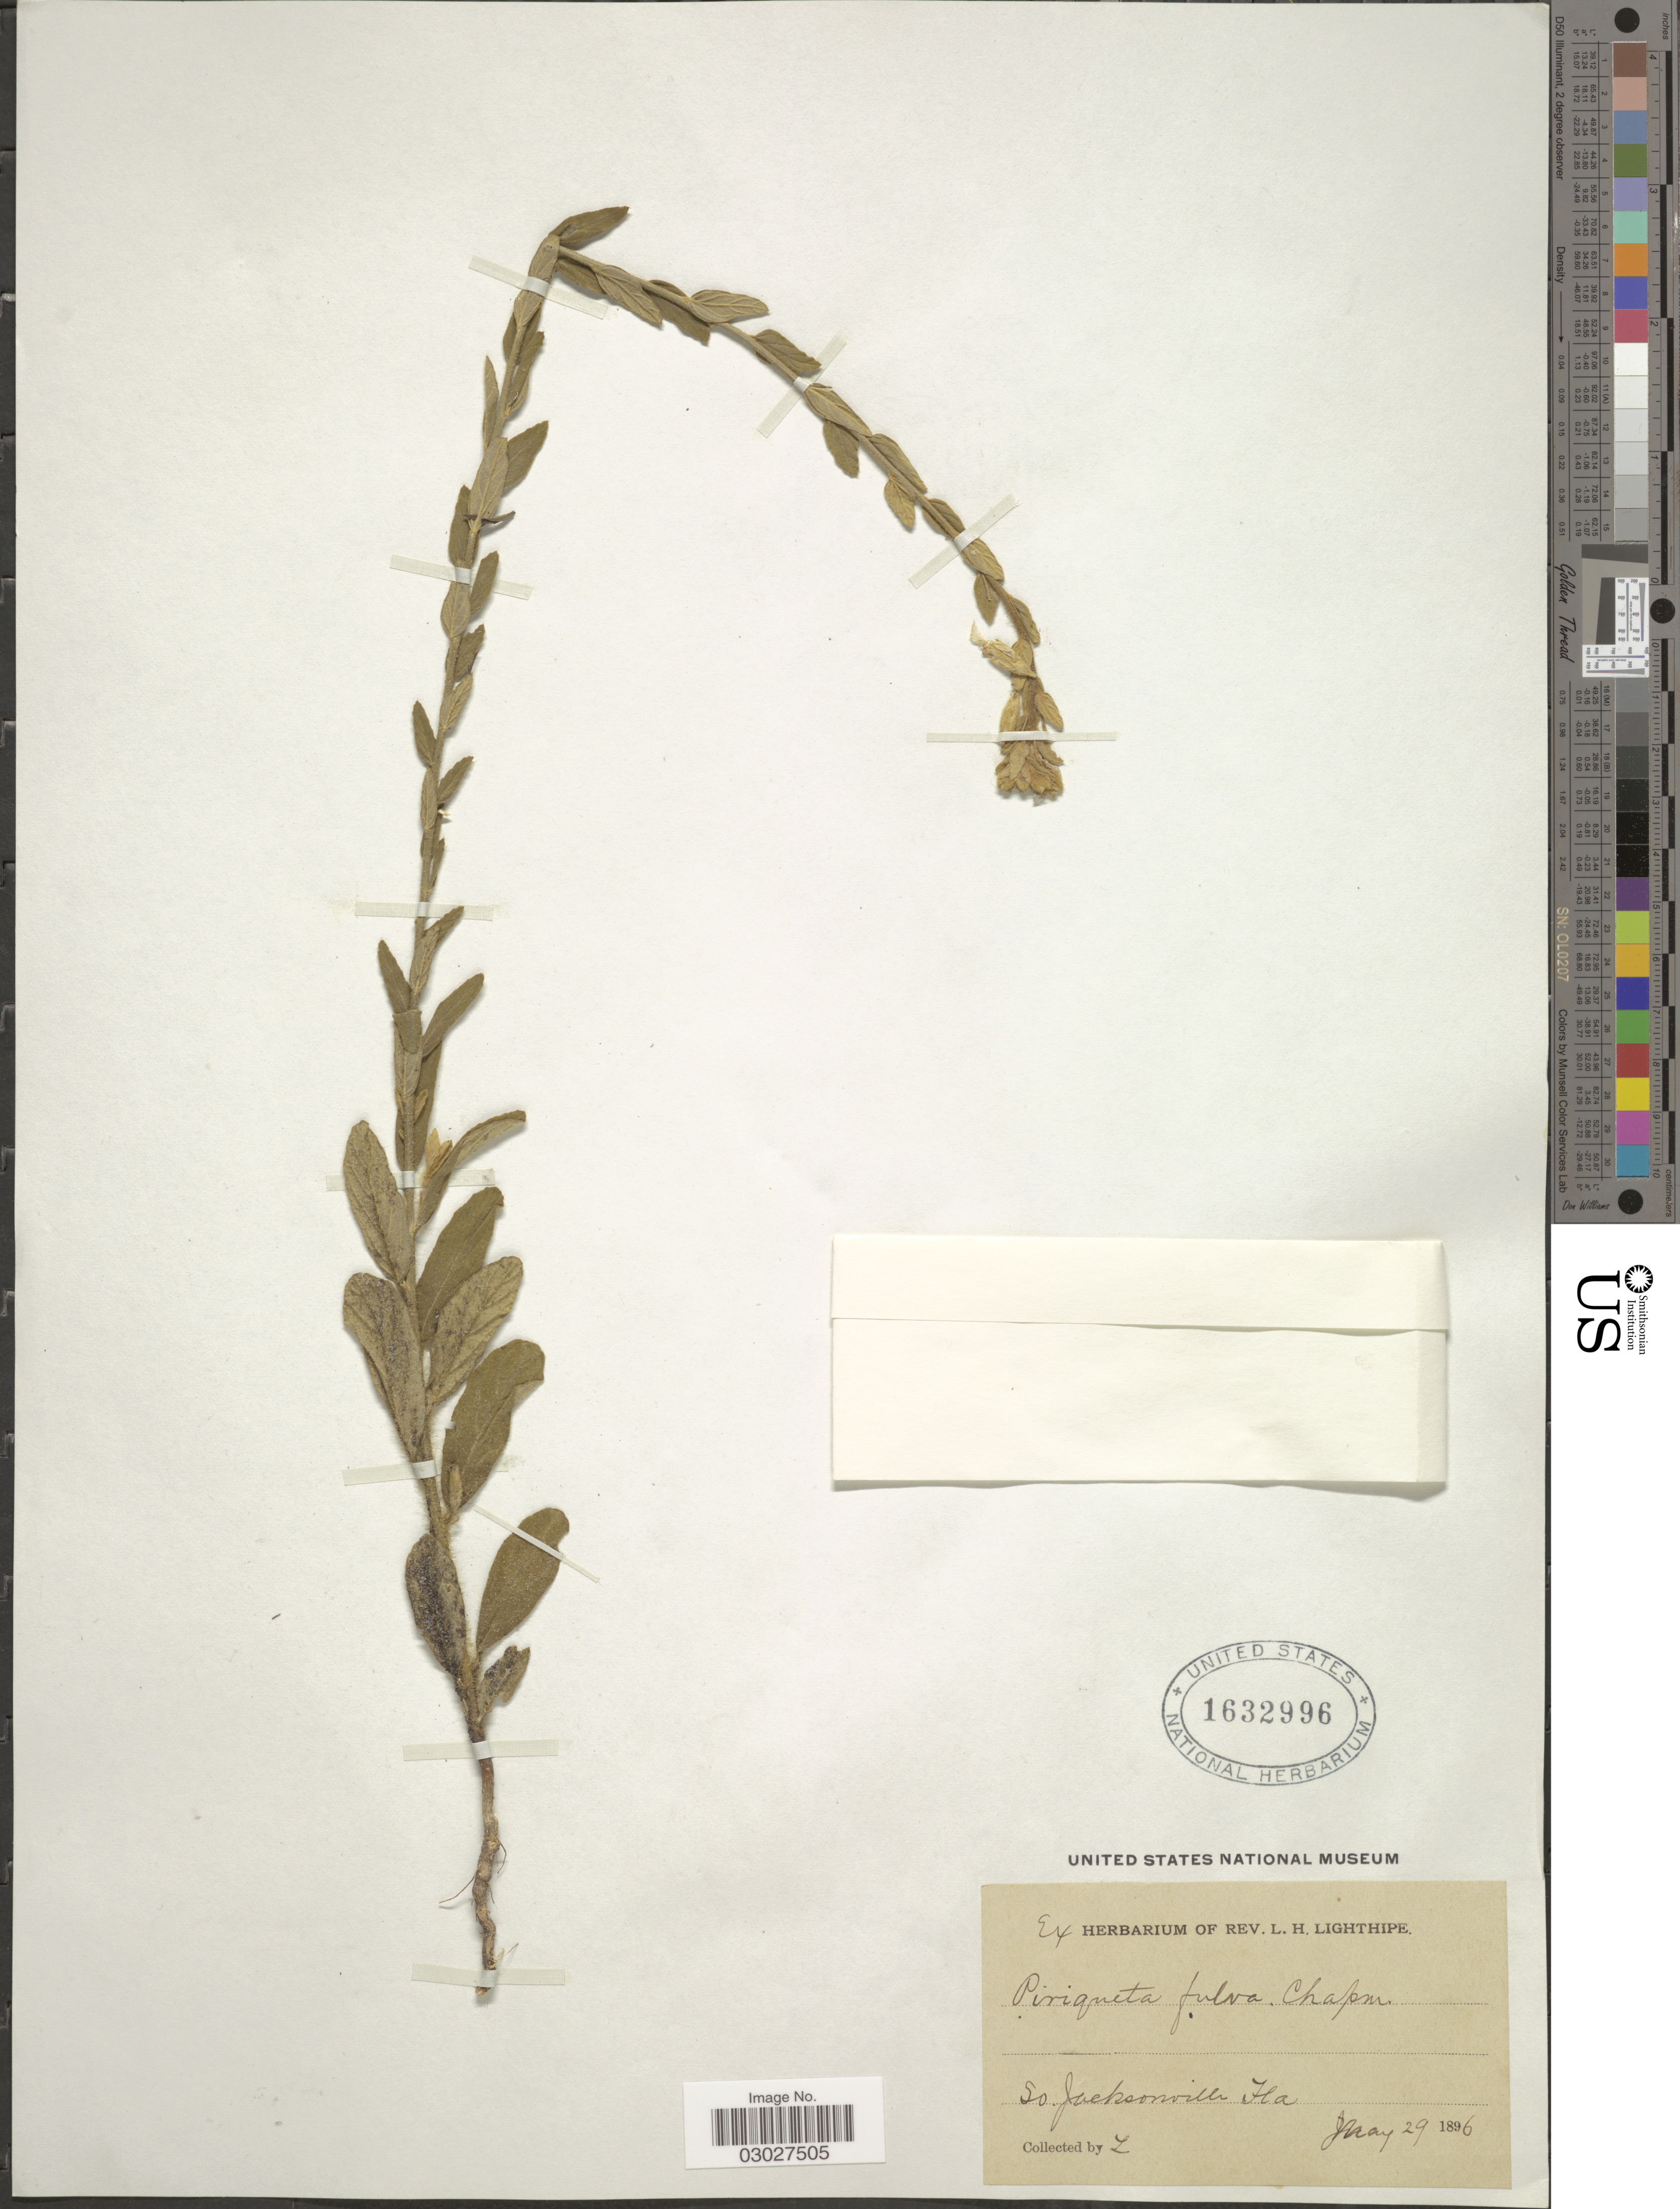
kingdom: Plantae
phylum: Tracheophyta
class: Magnoliopsida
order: Malpighiales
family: Turneraceae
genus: Piriqueta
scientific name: Piriqueta cistoides subsp. caroliniana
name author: (Walter) Arbo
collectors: Rev. L. H. Lighthipe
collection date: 1896-05-29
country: United States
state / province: Florida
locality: So. Jacksonville.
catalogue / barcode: US 1632996